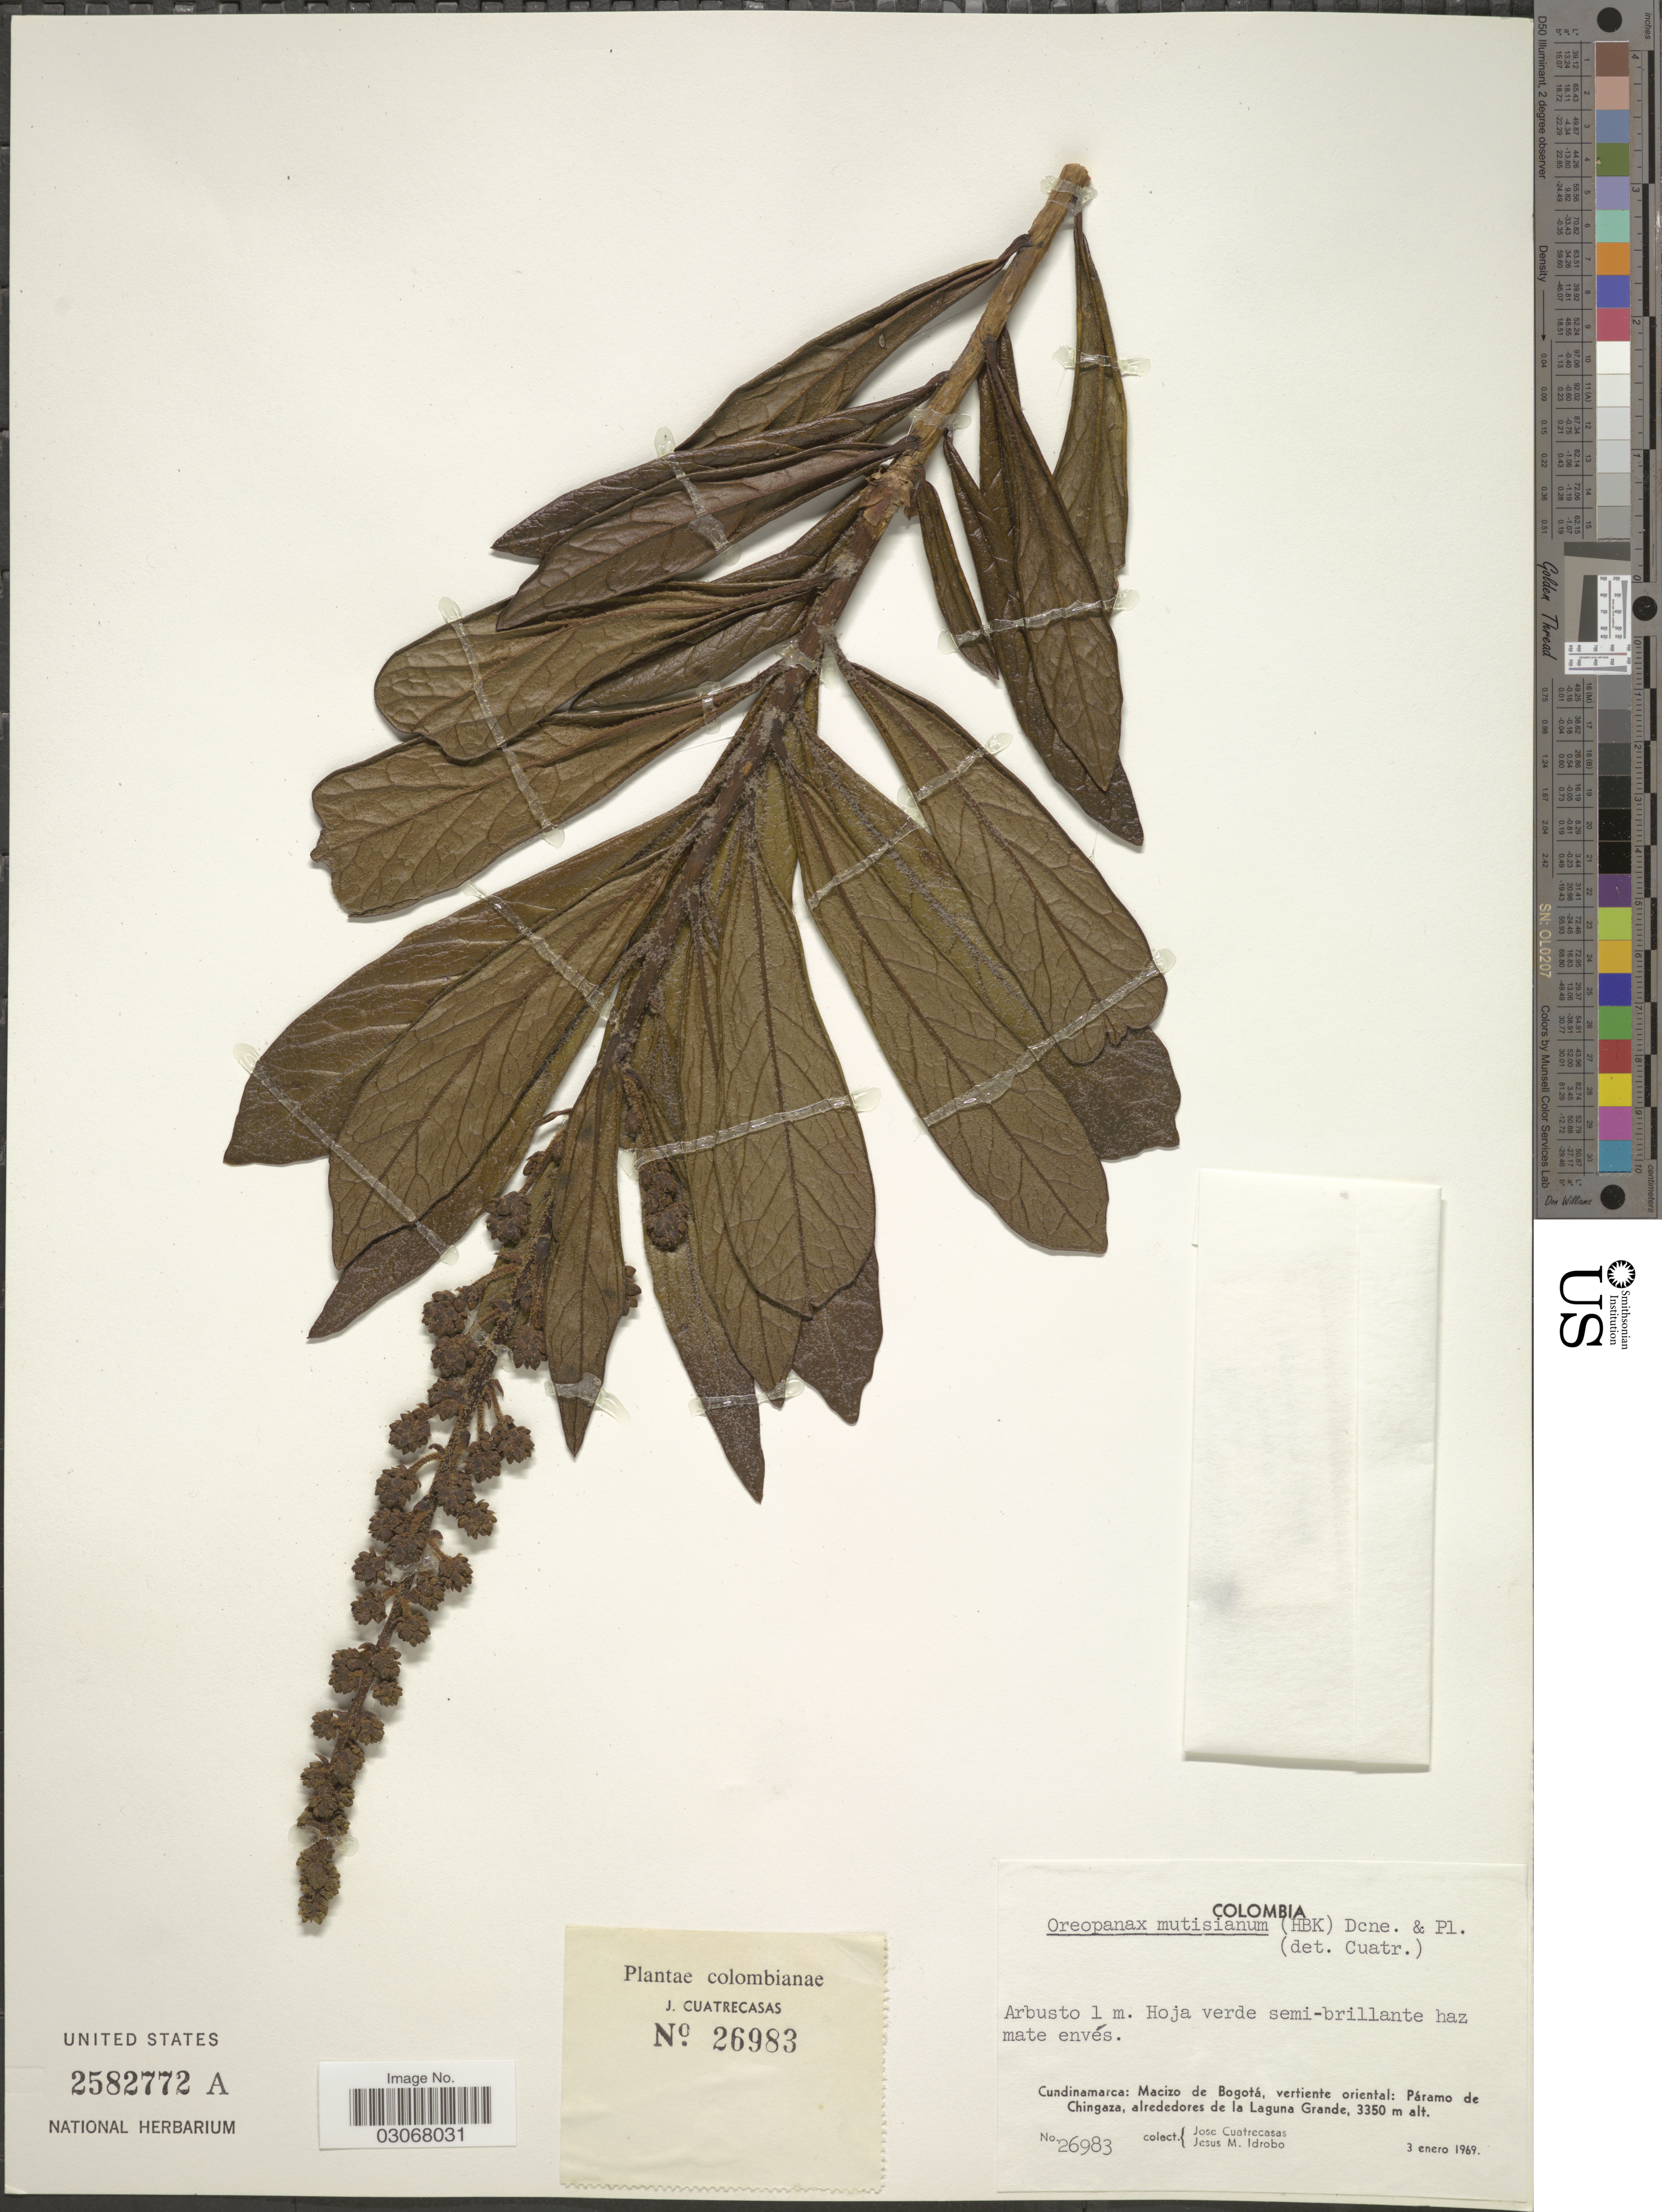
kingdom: Plantae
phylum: Tracheophyta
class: Magnoliopsida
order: Apiales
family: Araliaceae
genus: Oreopanax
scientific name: Oreopanax mutisianus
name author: (Kunth) Decne. & Planch.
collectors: J. Cuatrecasas & J. M. Idrobo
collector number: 26983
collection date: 1969-01-03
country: Colombia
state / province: Cundinamarca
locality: Cundinamarca: Macizo de Bogotá, vertiente oriental: Páramo de Chingaza, alrededores de la Laguna Grande.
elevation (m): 3350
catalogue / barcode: US 2582772A